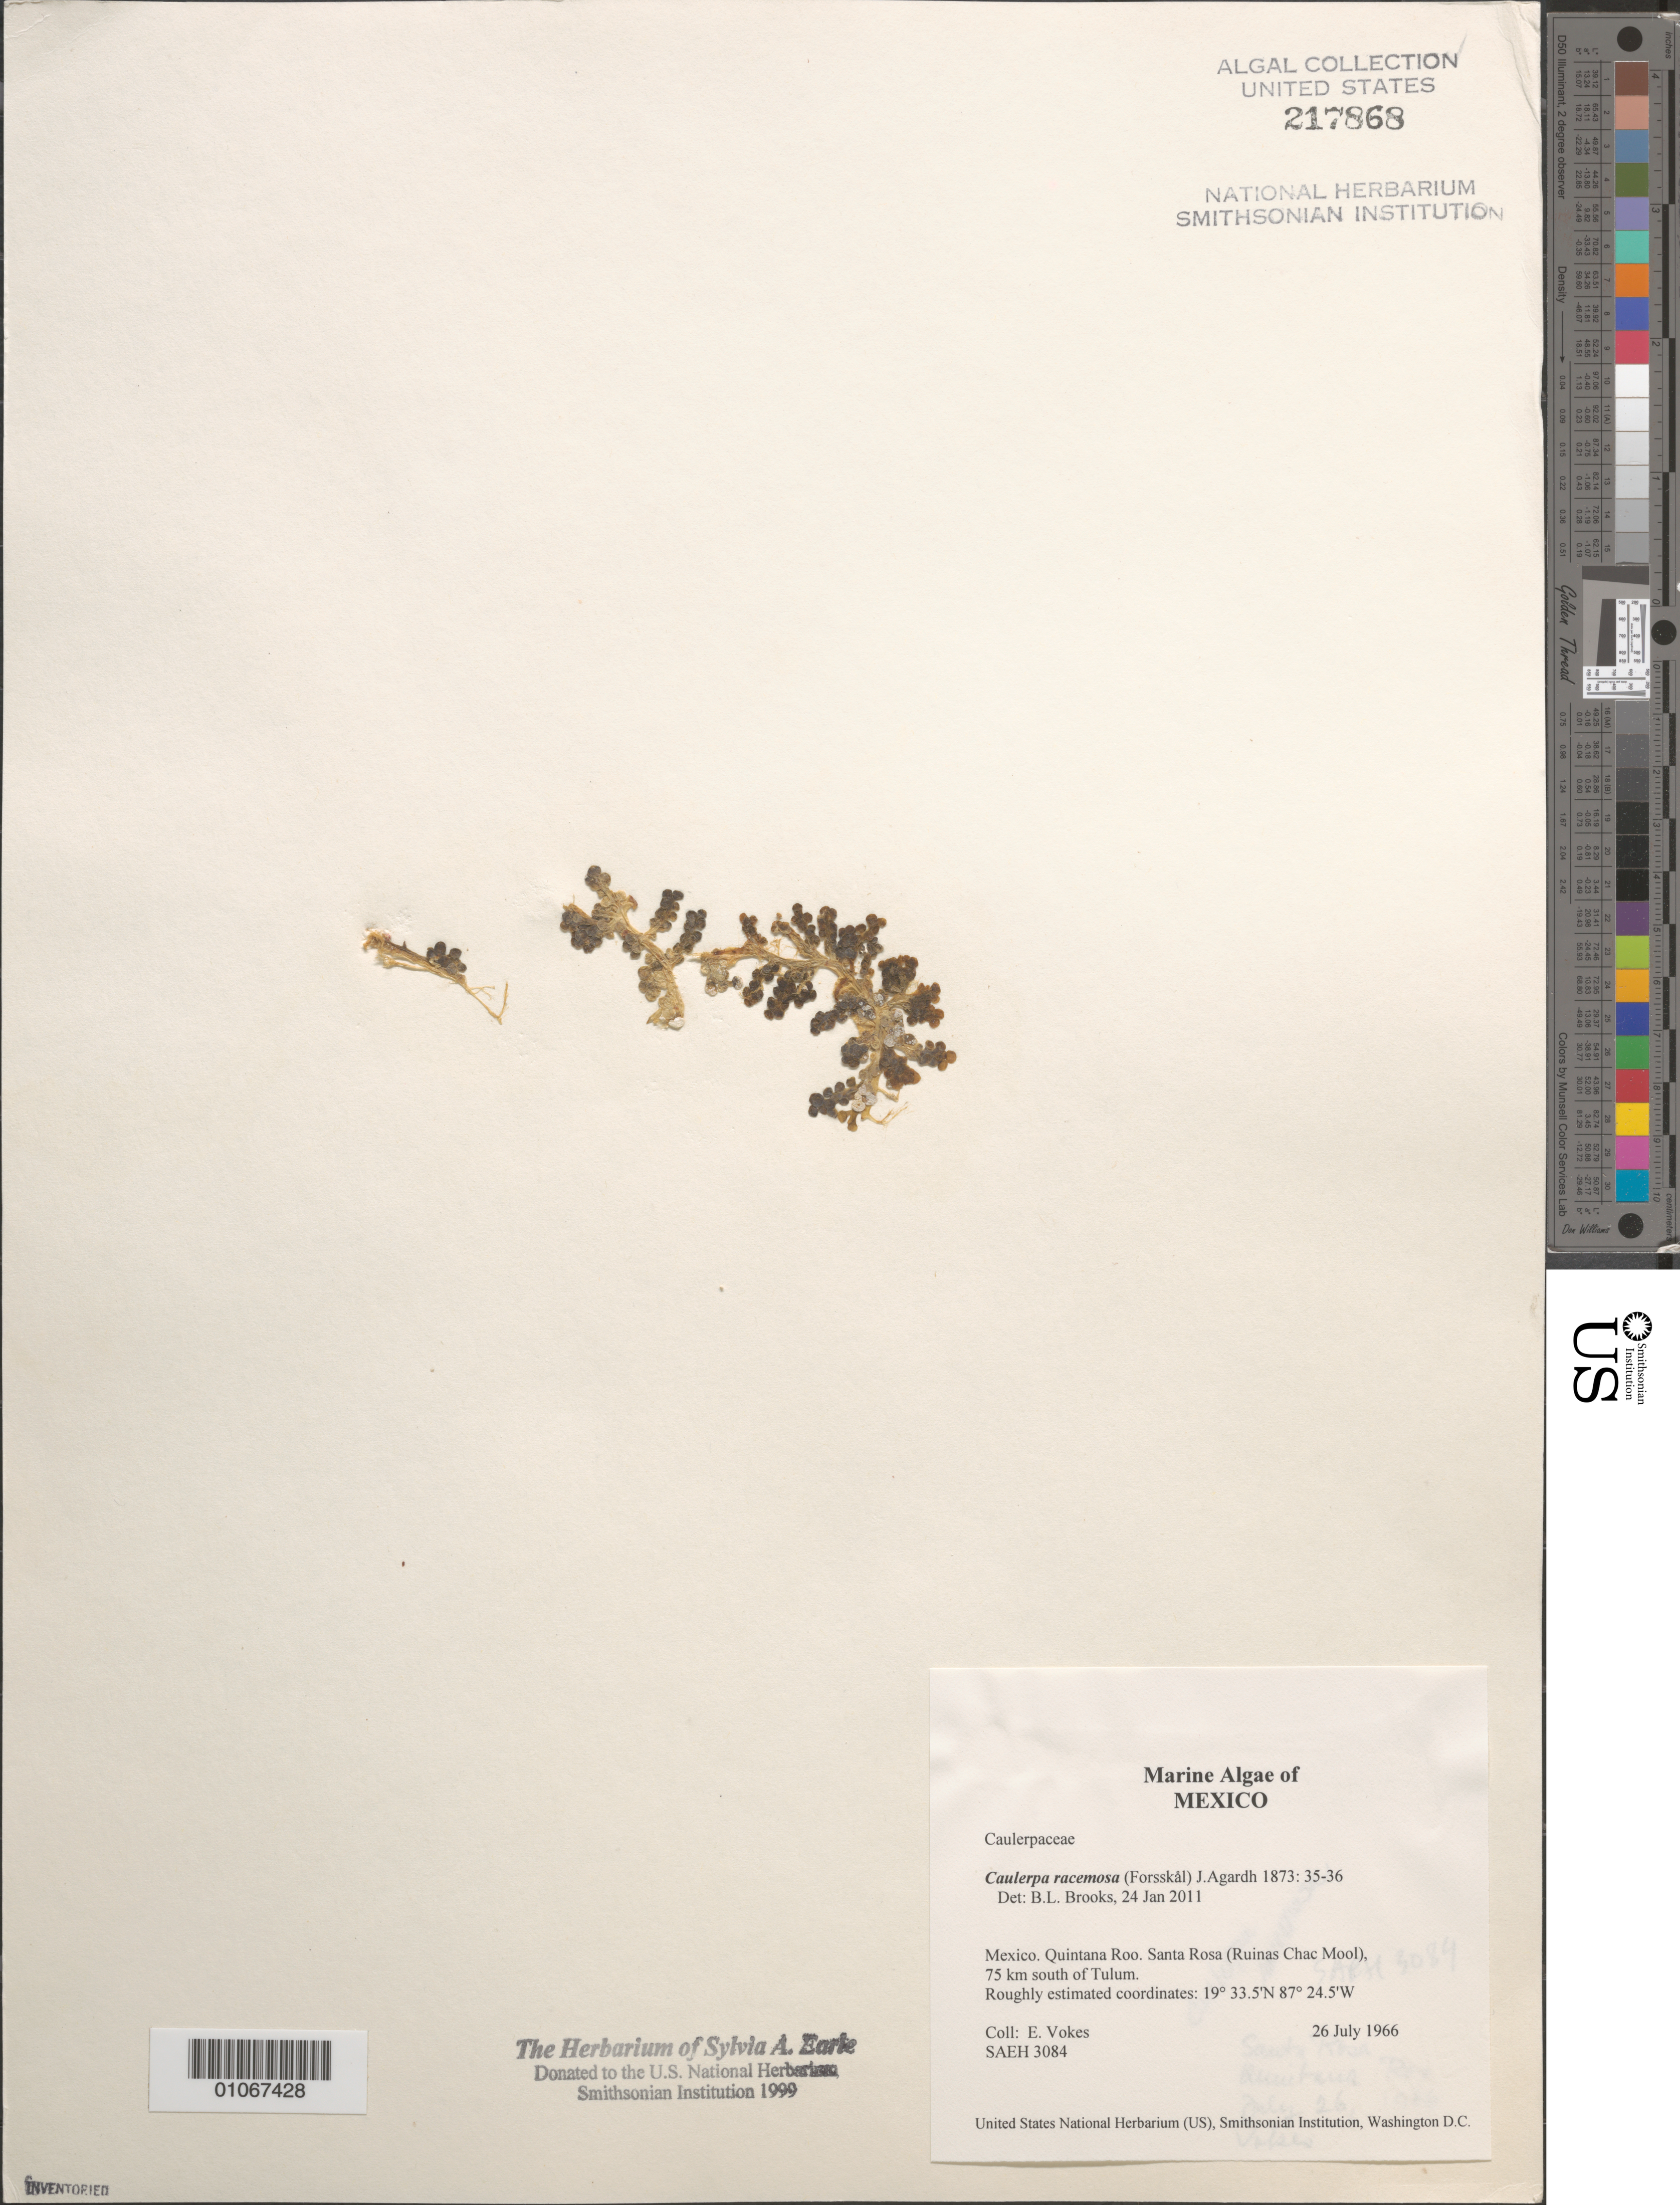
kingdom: Plantae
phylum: Chlorophyta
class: Ulvophyceae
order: Bryopsidales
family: Caulerpaceae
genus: Caulerpa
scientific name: Caulerpa racemosa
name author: (Forssk.) J. Agardh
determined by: Brooks, B. L., (BOT), Smithsonian Institution - National Museum of Natural History (UNITED STATES)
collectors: E. Vokes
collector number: SAEH 3084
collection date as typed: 26 Jul 1966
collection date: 1966-07-26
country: Mexico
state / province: Quintana Roo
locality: Santa Rosa (Ruinas Chac Mool), ca. 75 km south of Tulum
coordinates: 19 33.5'N, 87 24.5'W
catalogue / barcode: US 217868